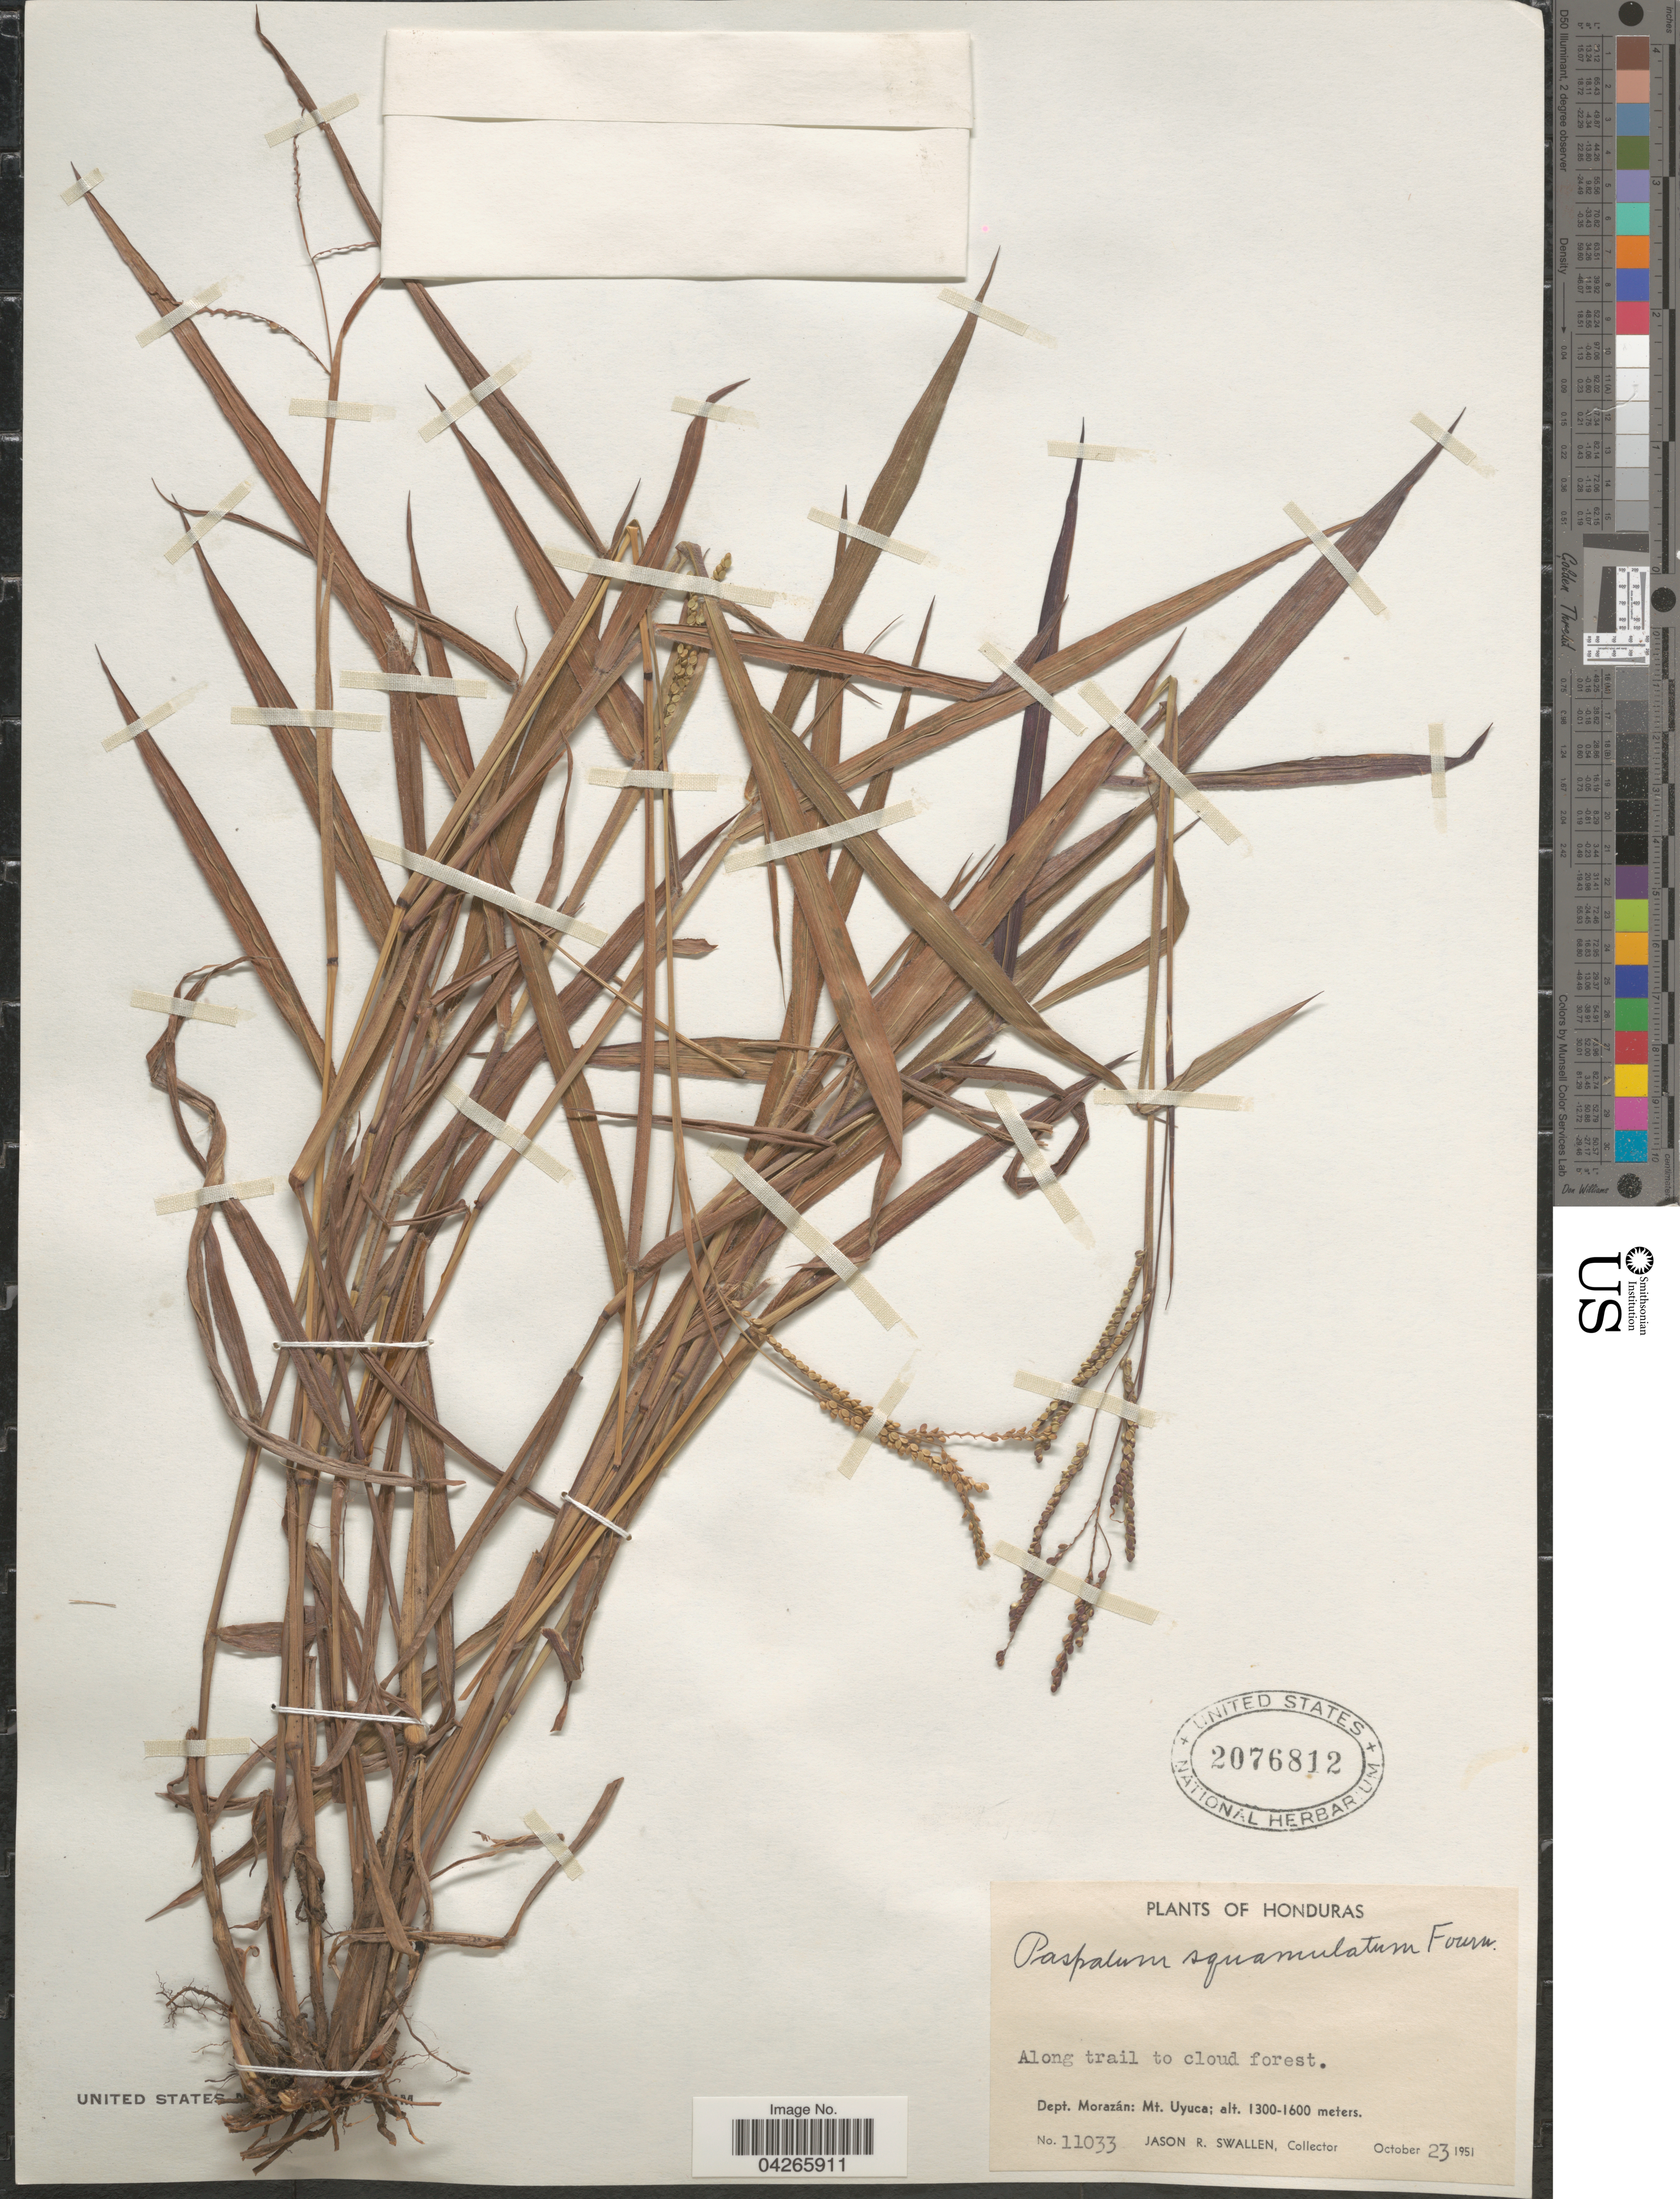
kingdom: Plantae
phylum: Tracheophyta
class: Liliopsida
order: Poales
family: Poaceae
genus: Paspalum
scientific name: Paspalum squamulatum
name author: E. Fourn.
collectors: J. R. Swallen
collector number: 11033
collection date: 1951-10-23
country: Honduras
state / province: Fco. Morazán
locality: Along trail to cloud forest. Dept. Morazán: Mt. Uyuca.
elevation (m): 1300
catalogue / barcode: US 2076812